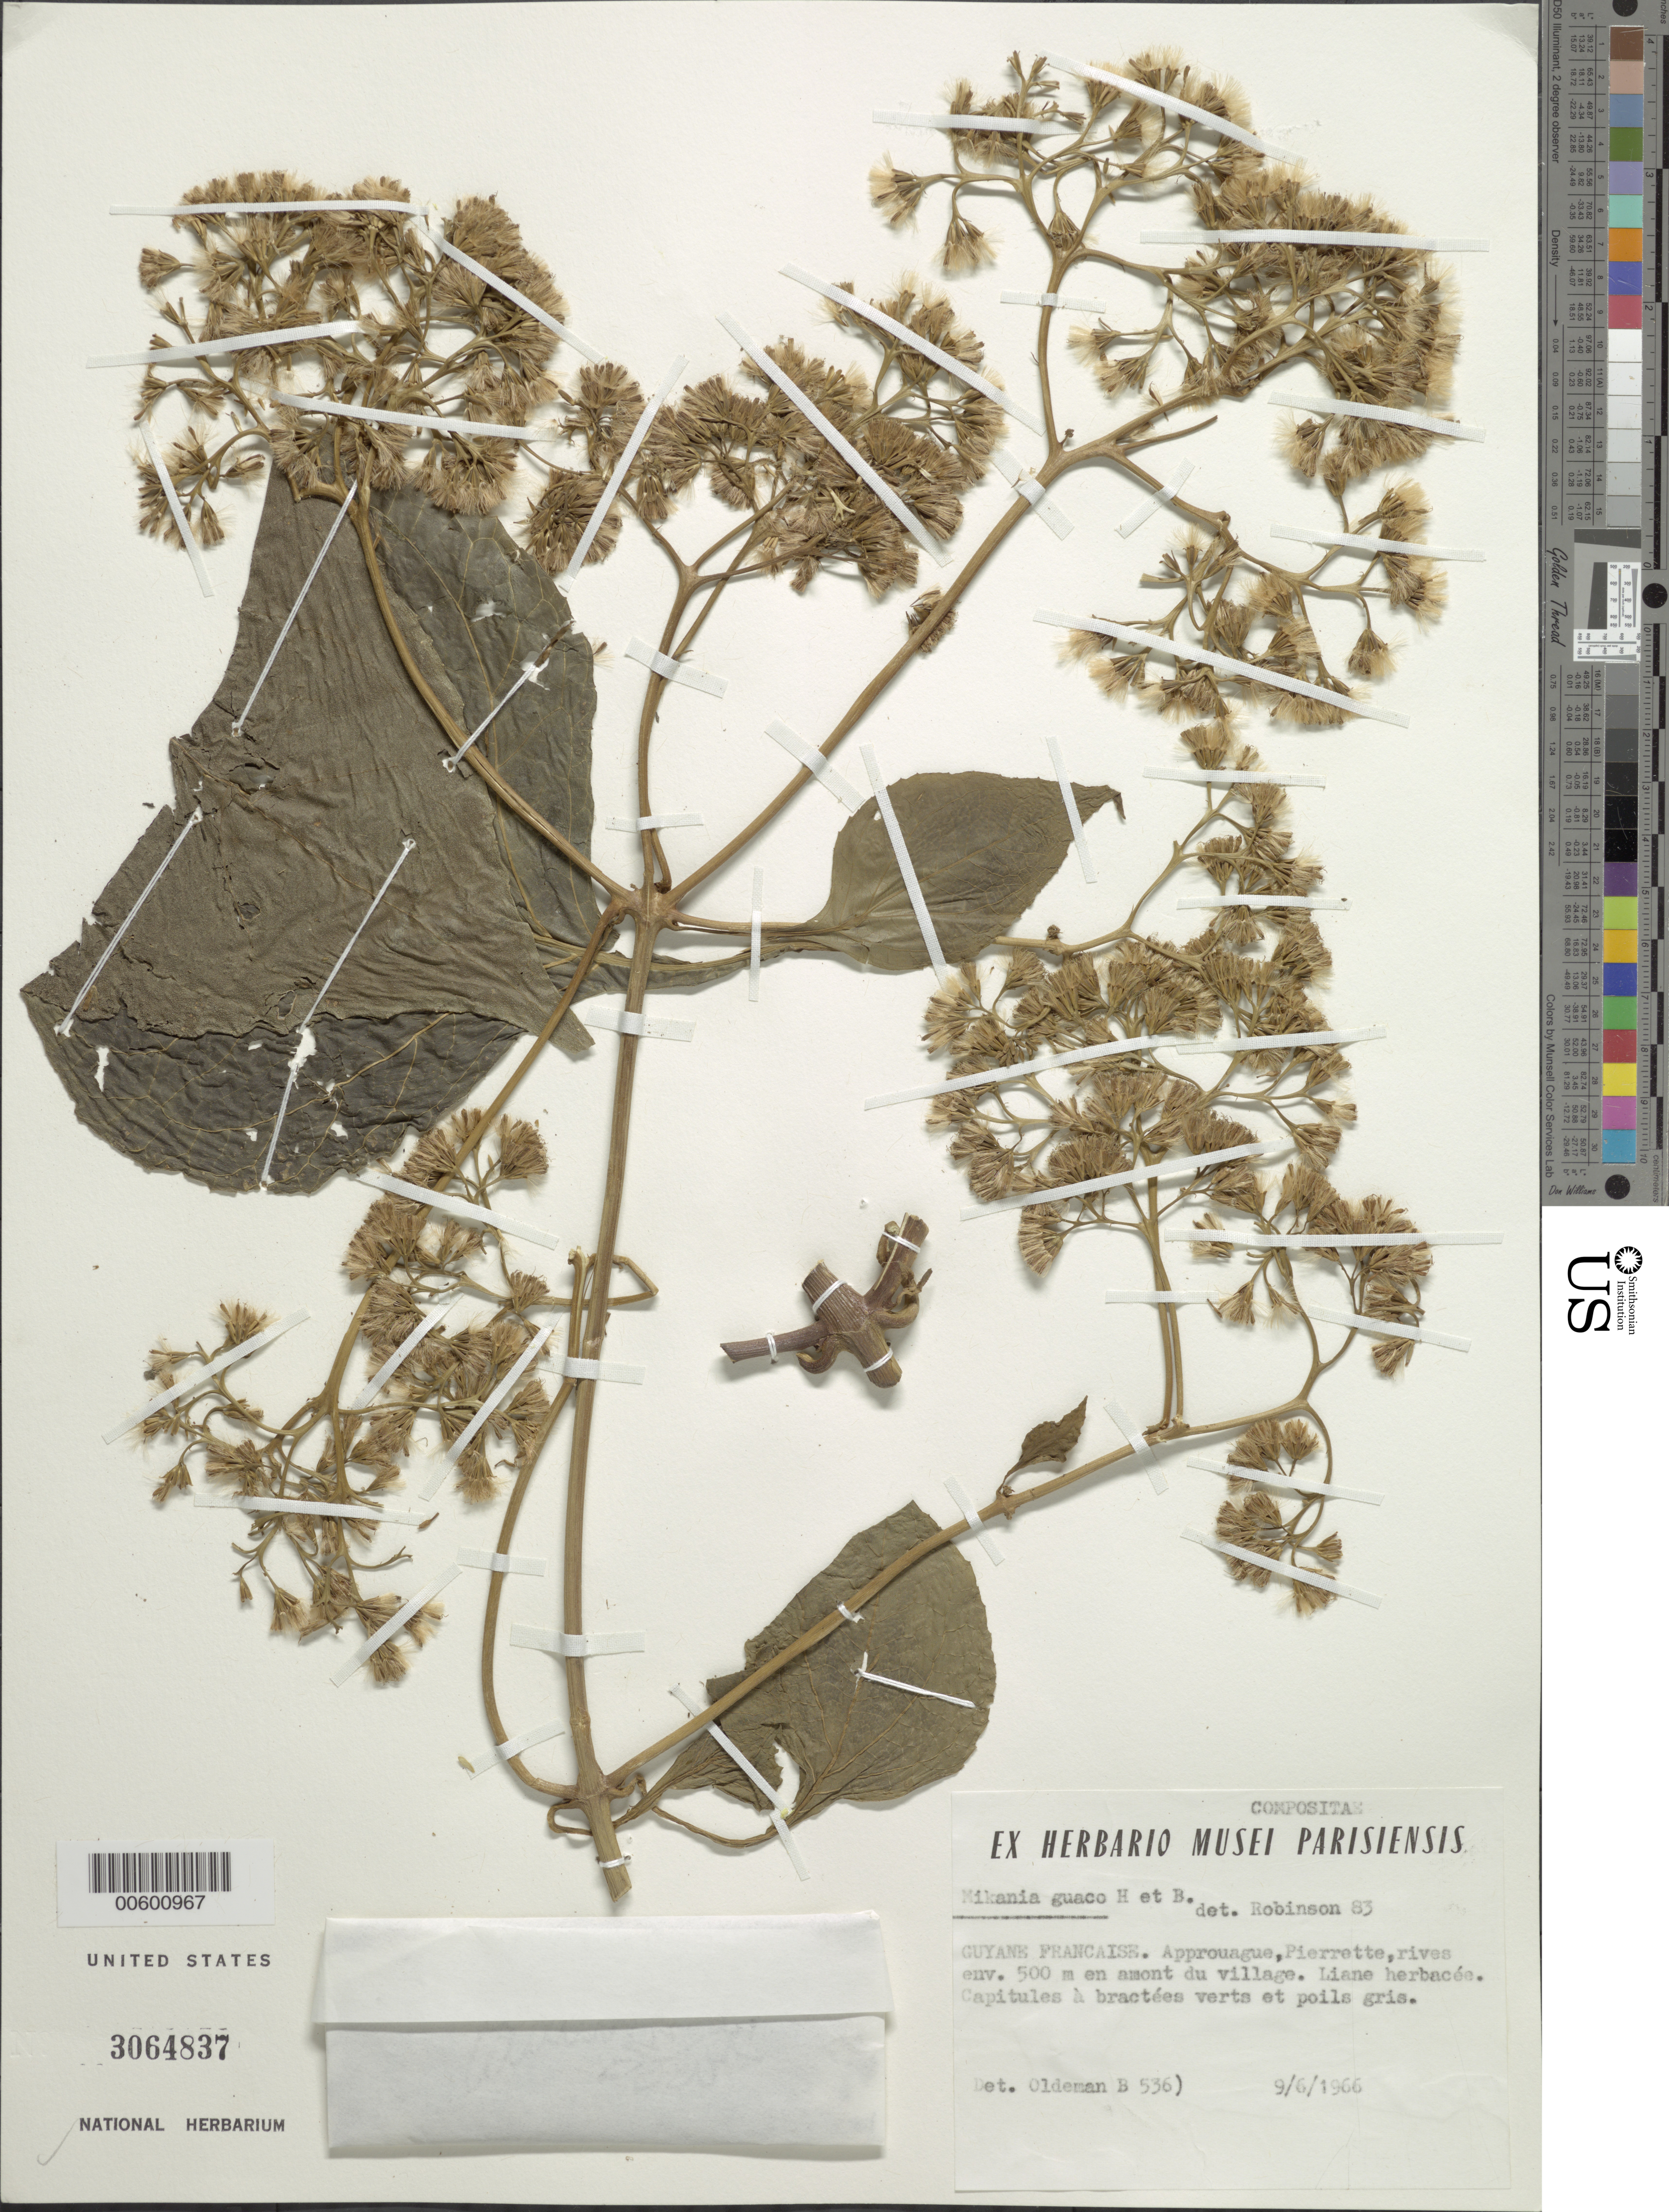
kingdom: Plantae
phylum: Tracheophyta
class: Magnoliopsida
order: Asterales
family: Asteraceae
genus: Mikania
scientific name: Mikania guaco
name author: Humb. & Bonpl.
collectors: R. Oldeman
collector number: B 536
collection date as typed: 9-Jun-66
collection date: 1966-06-09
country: French Guiana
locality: Approuague, Pierrette, rives env. 500 m du village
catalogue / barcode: US 3064837